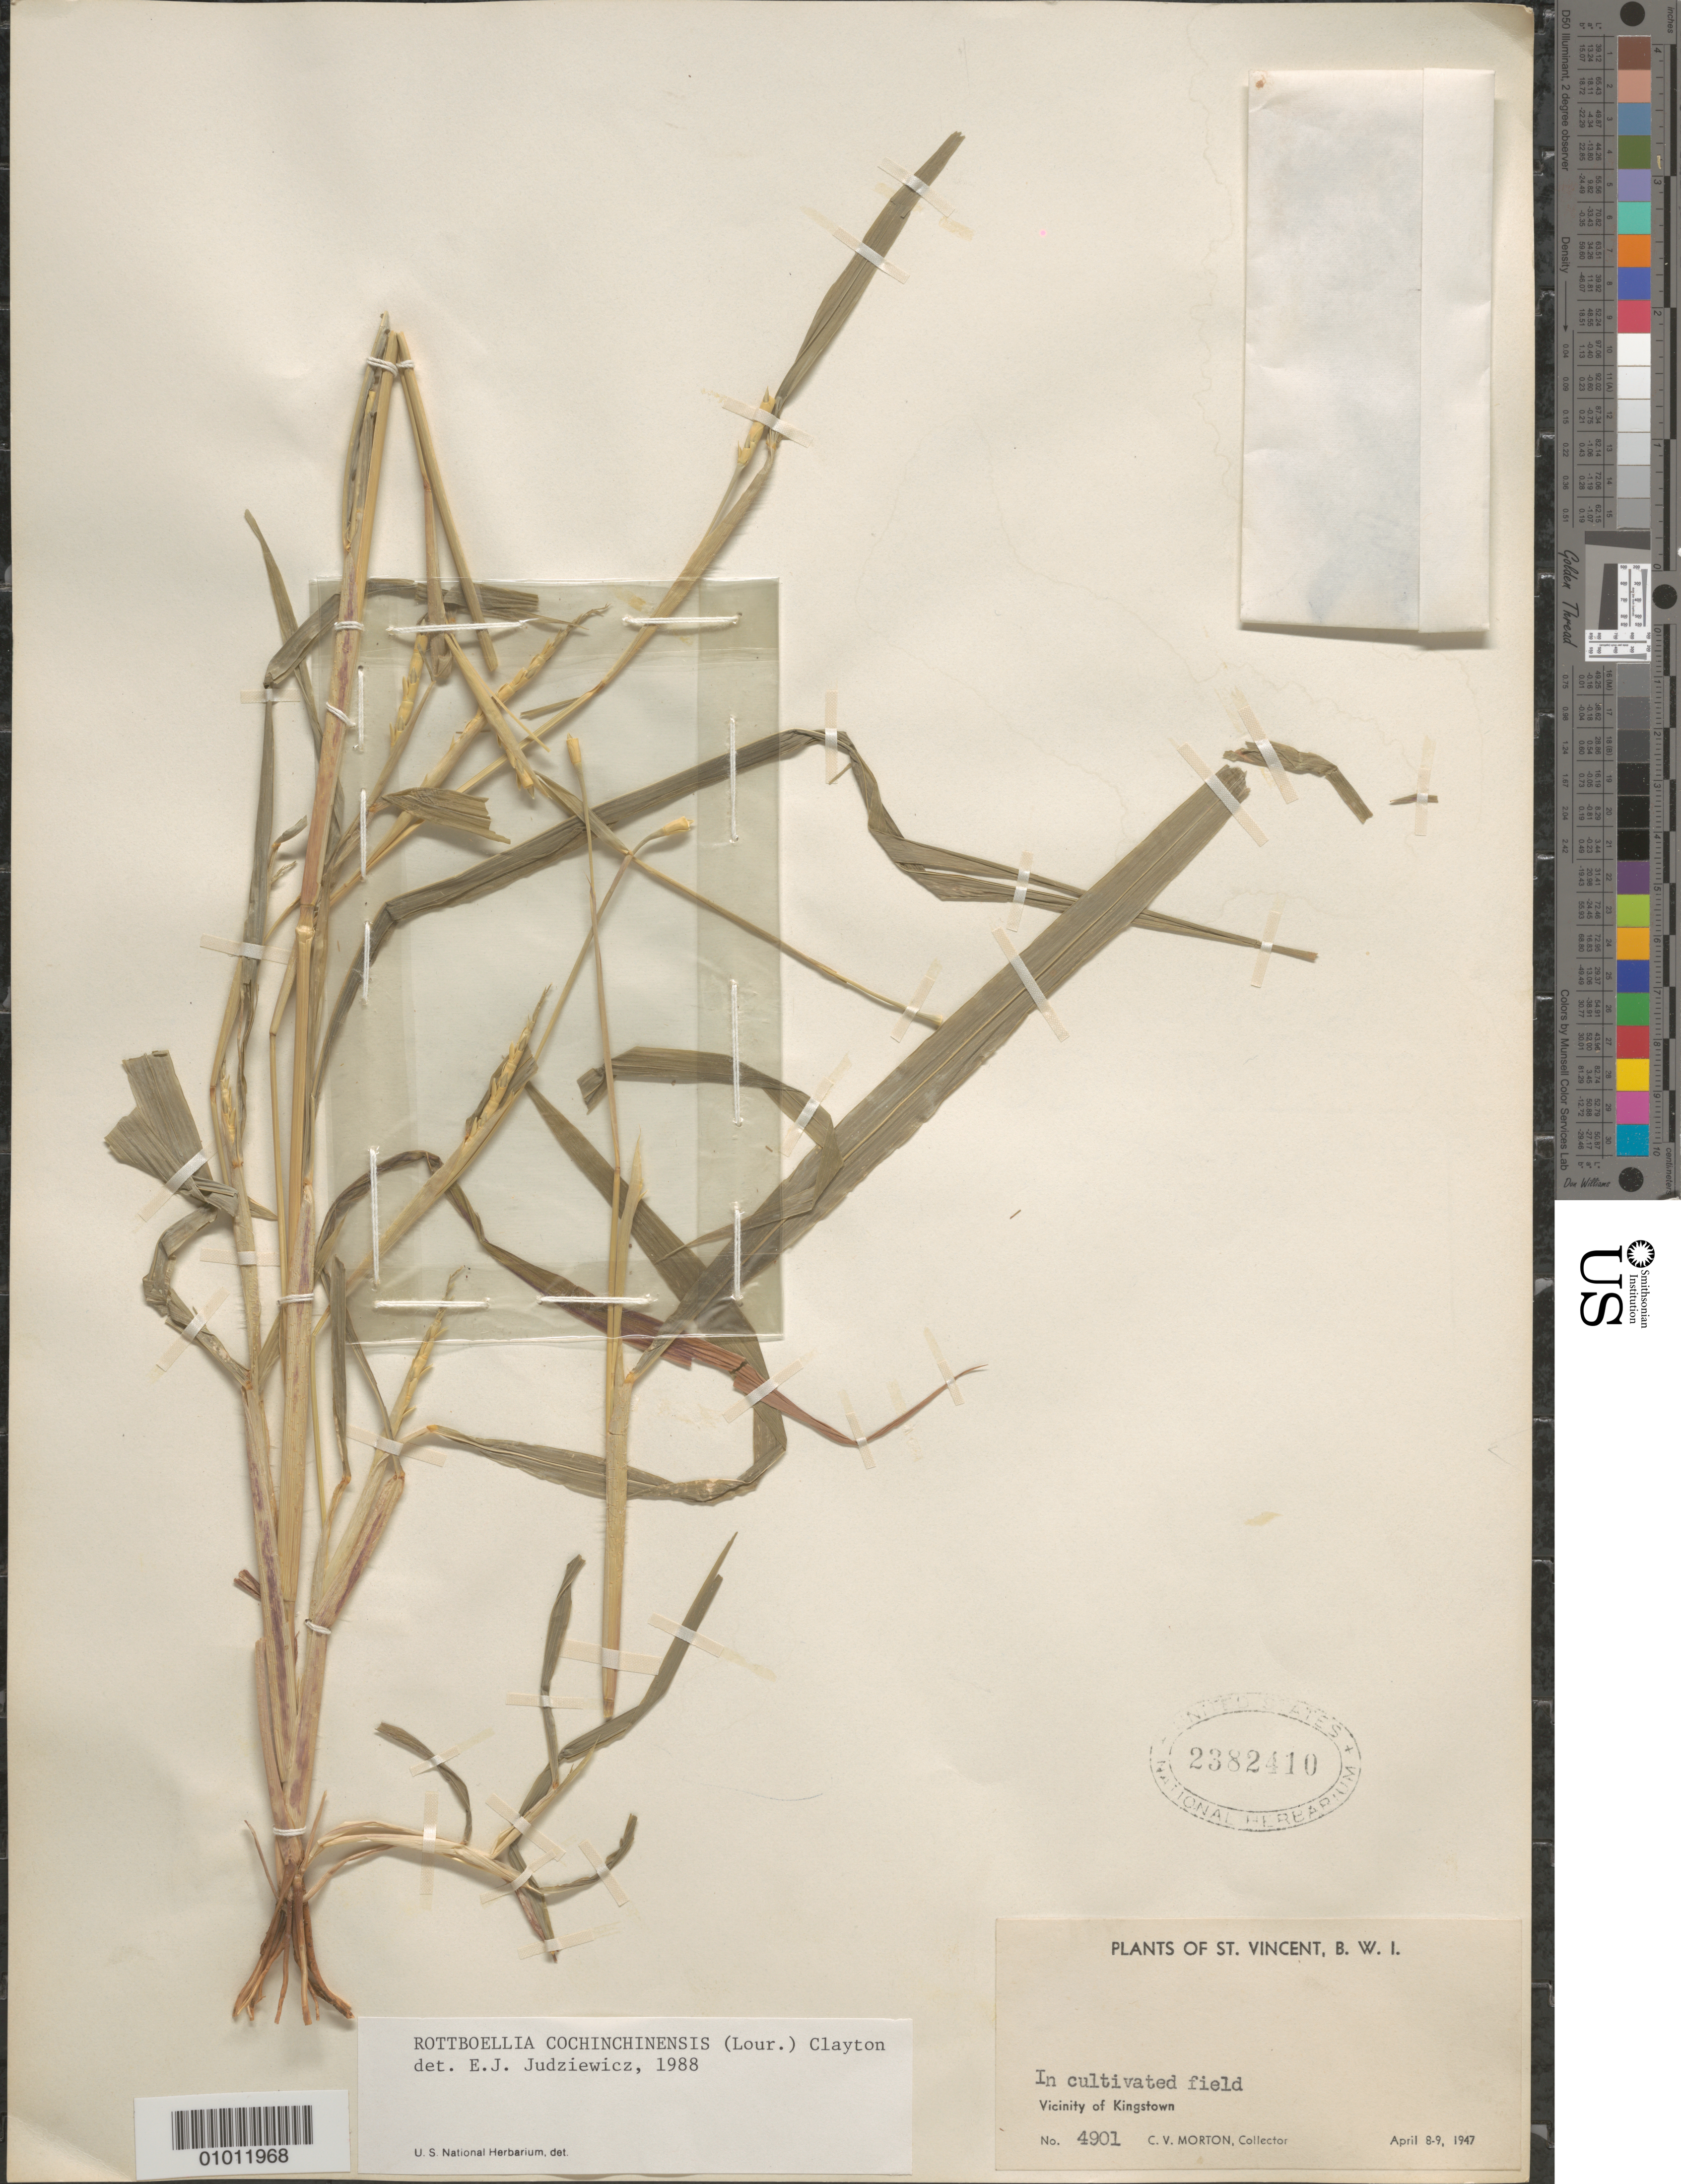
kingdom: Plantae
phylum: Tracheophyta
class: Liliopsida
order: Poales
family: Poaceae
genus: Rottboellia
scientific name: Rottboellia cochinchinensis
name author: (Lour.) Clayton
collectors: C. V. Morton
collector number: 4901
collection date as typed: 08 Apr 1947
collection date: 1947-04-08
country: St. Vincent - Grenadines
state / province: Saint George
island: St. Vincent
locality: Vicinity of Kingstown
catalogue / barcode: US 2382410